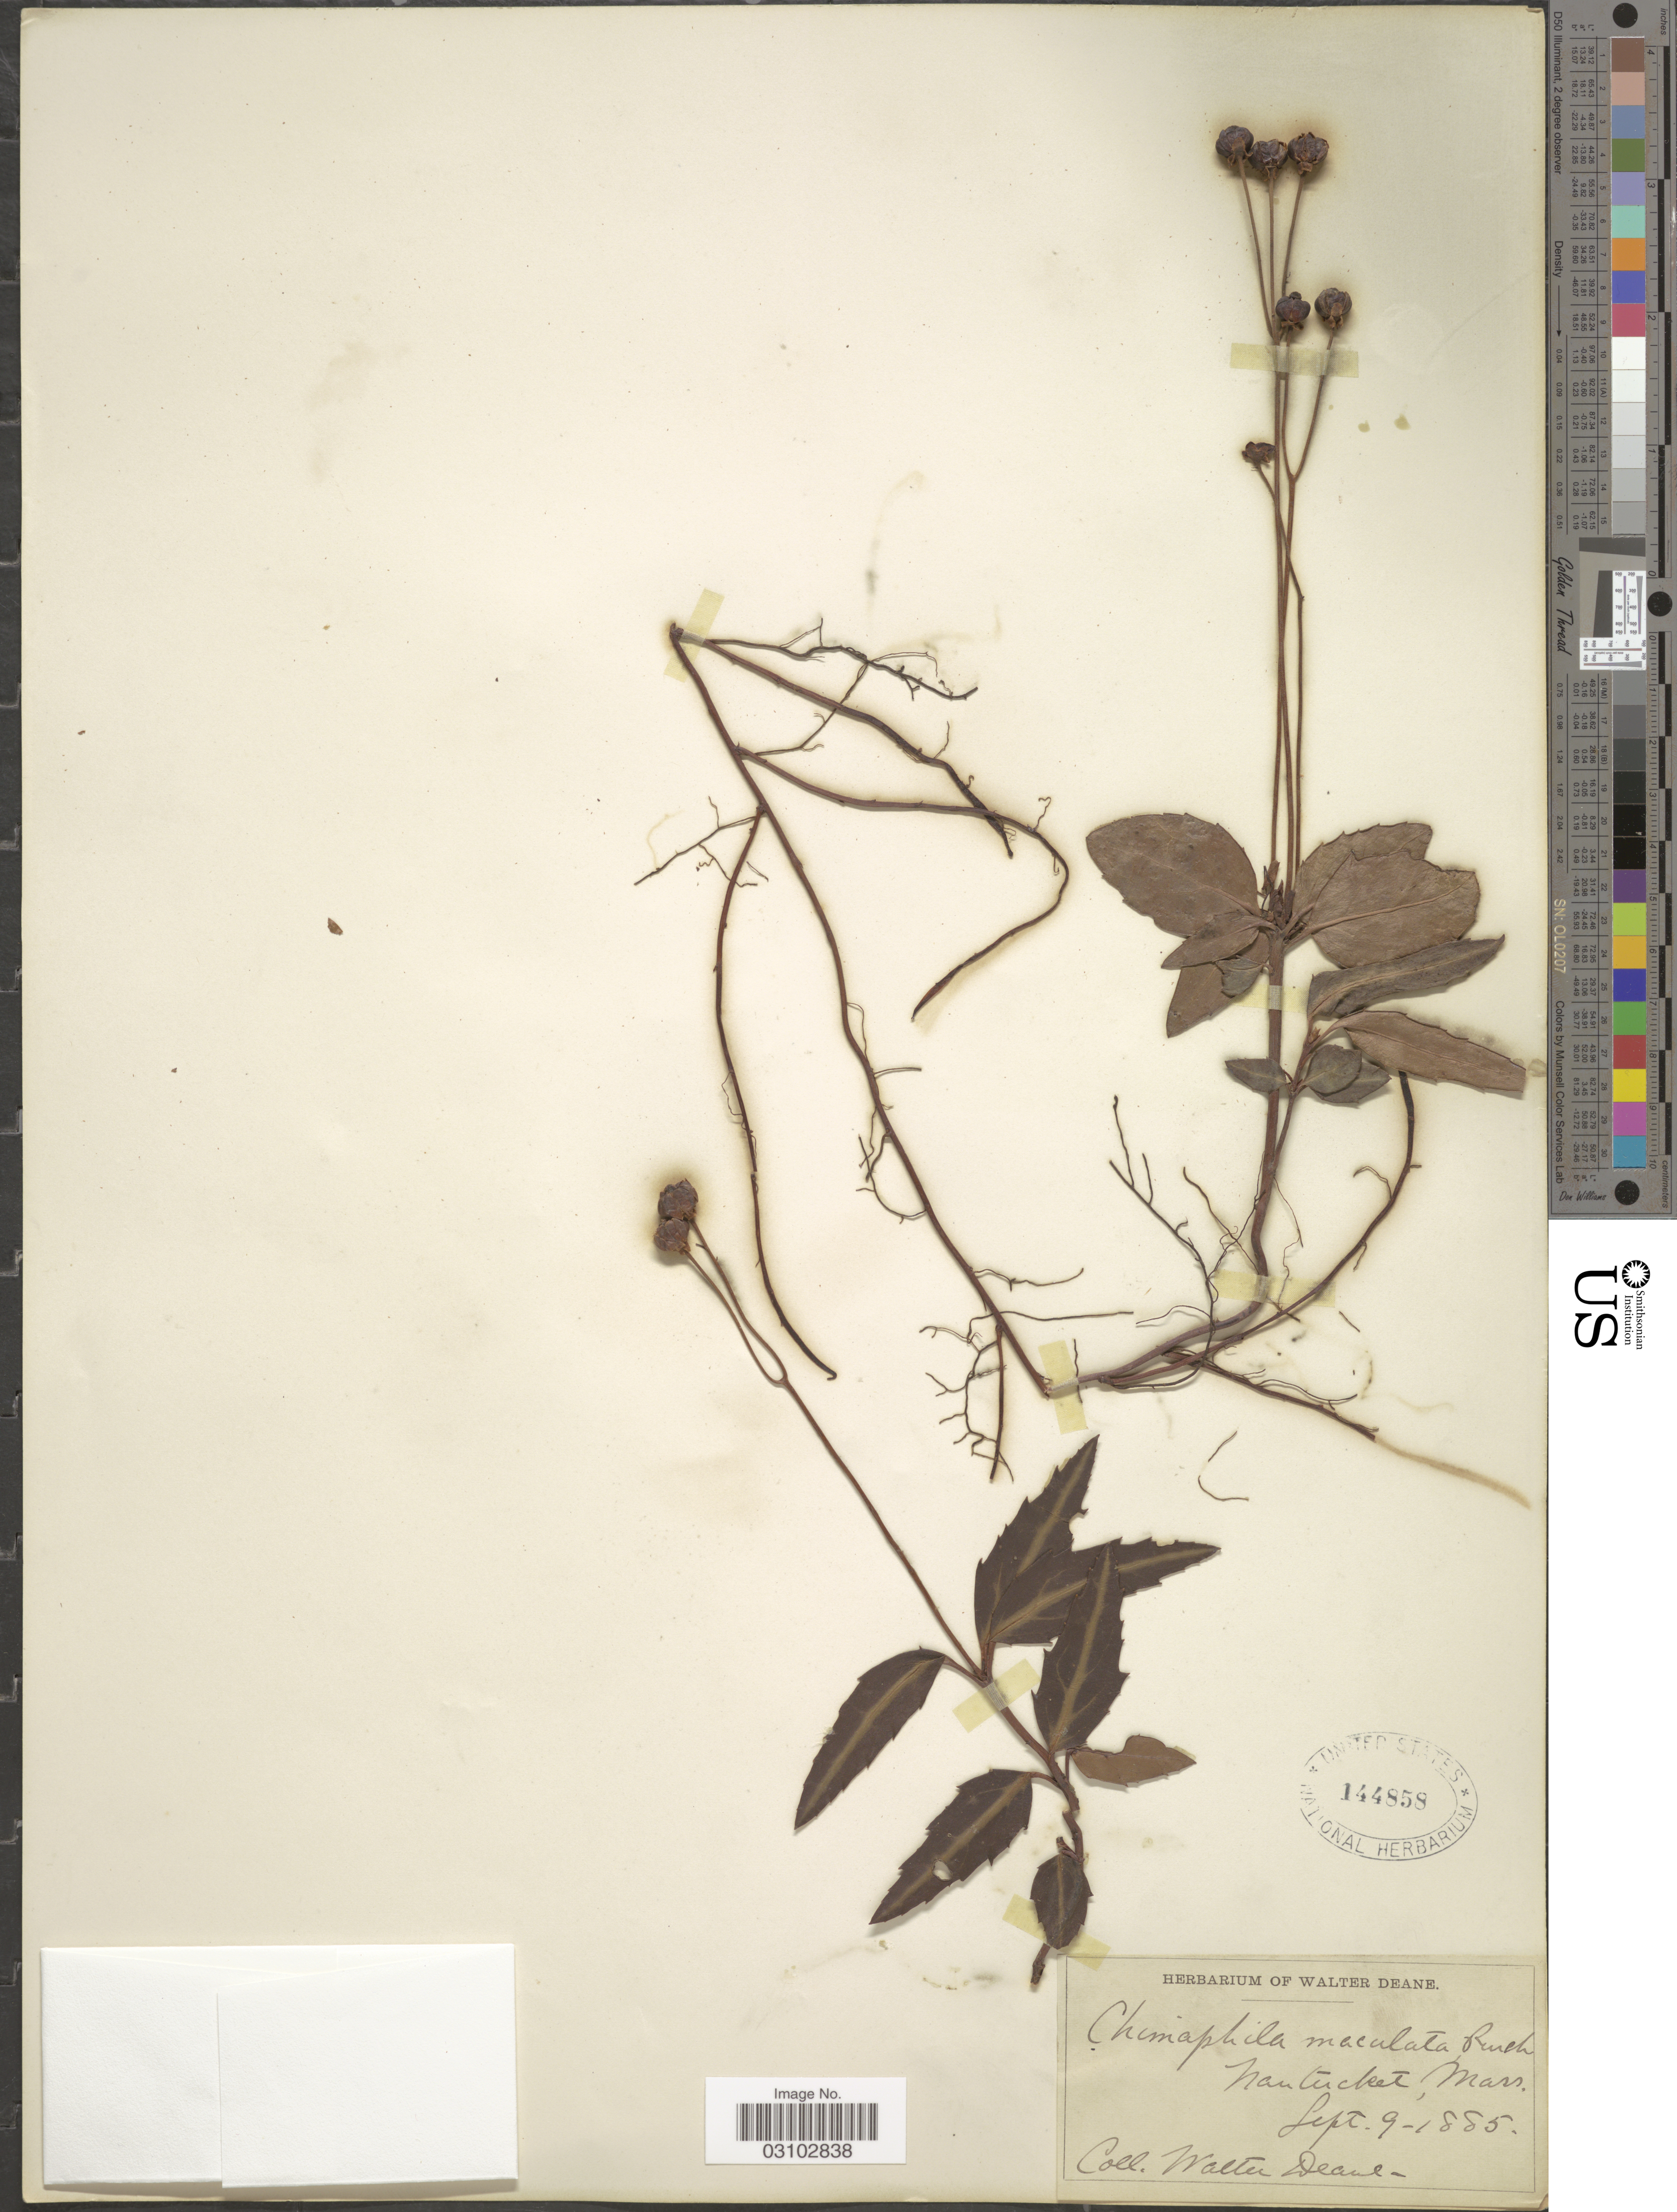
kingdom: Plantae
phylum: Tracheophyta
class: Magnoliopsida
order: Ericales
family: Ericaceae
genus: Chimaphila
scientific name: Chimaphila maculata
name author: (L.) Pursh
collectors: W. Deane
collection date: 1885-09-09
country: United States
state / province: Massachusetts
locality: Nantucket.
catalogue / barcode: US 144858